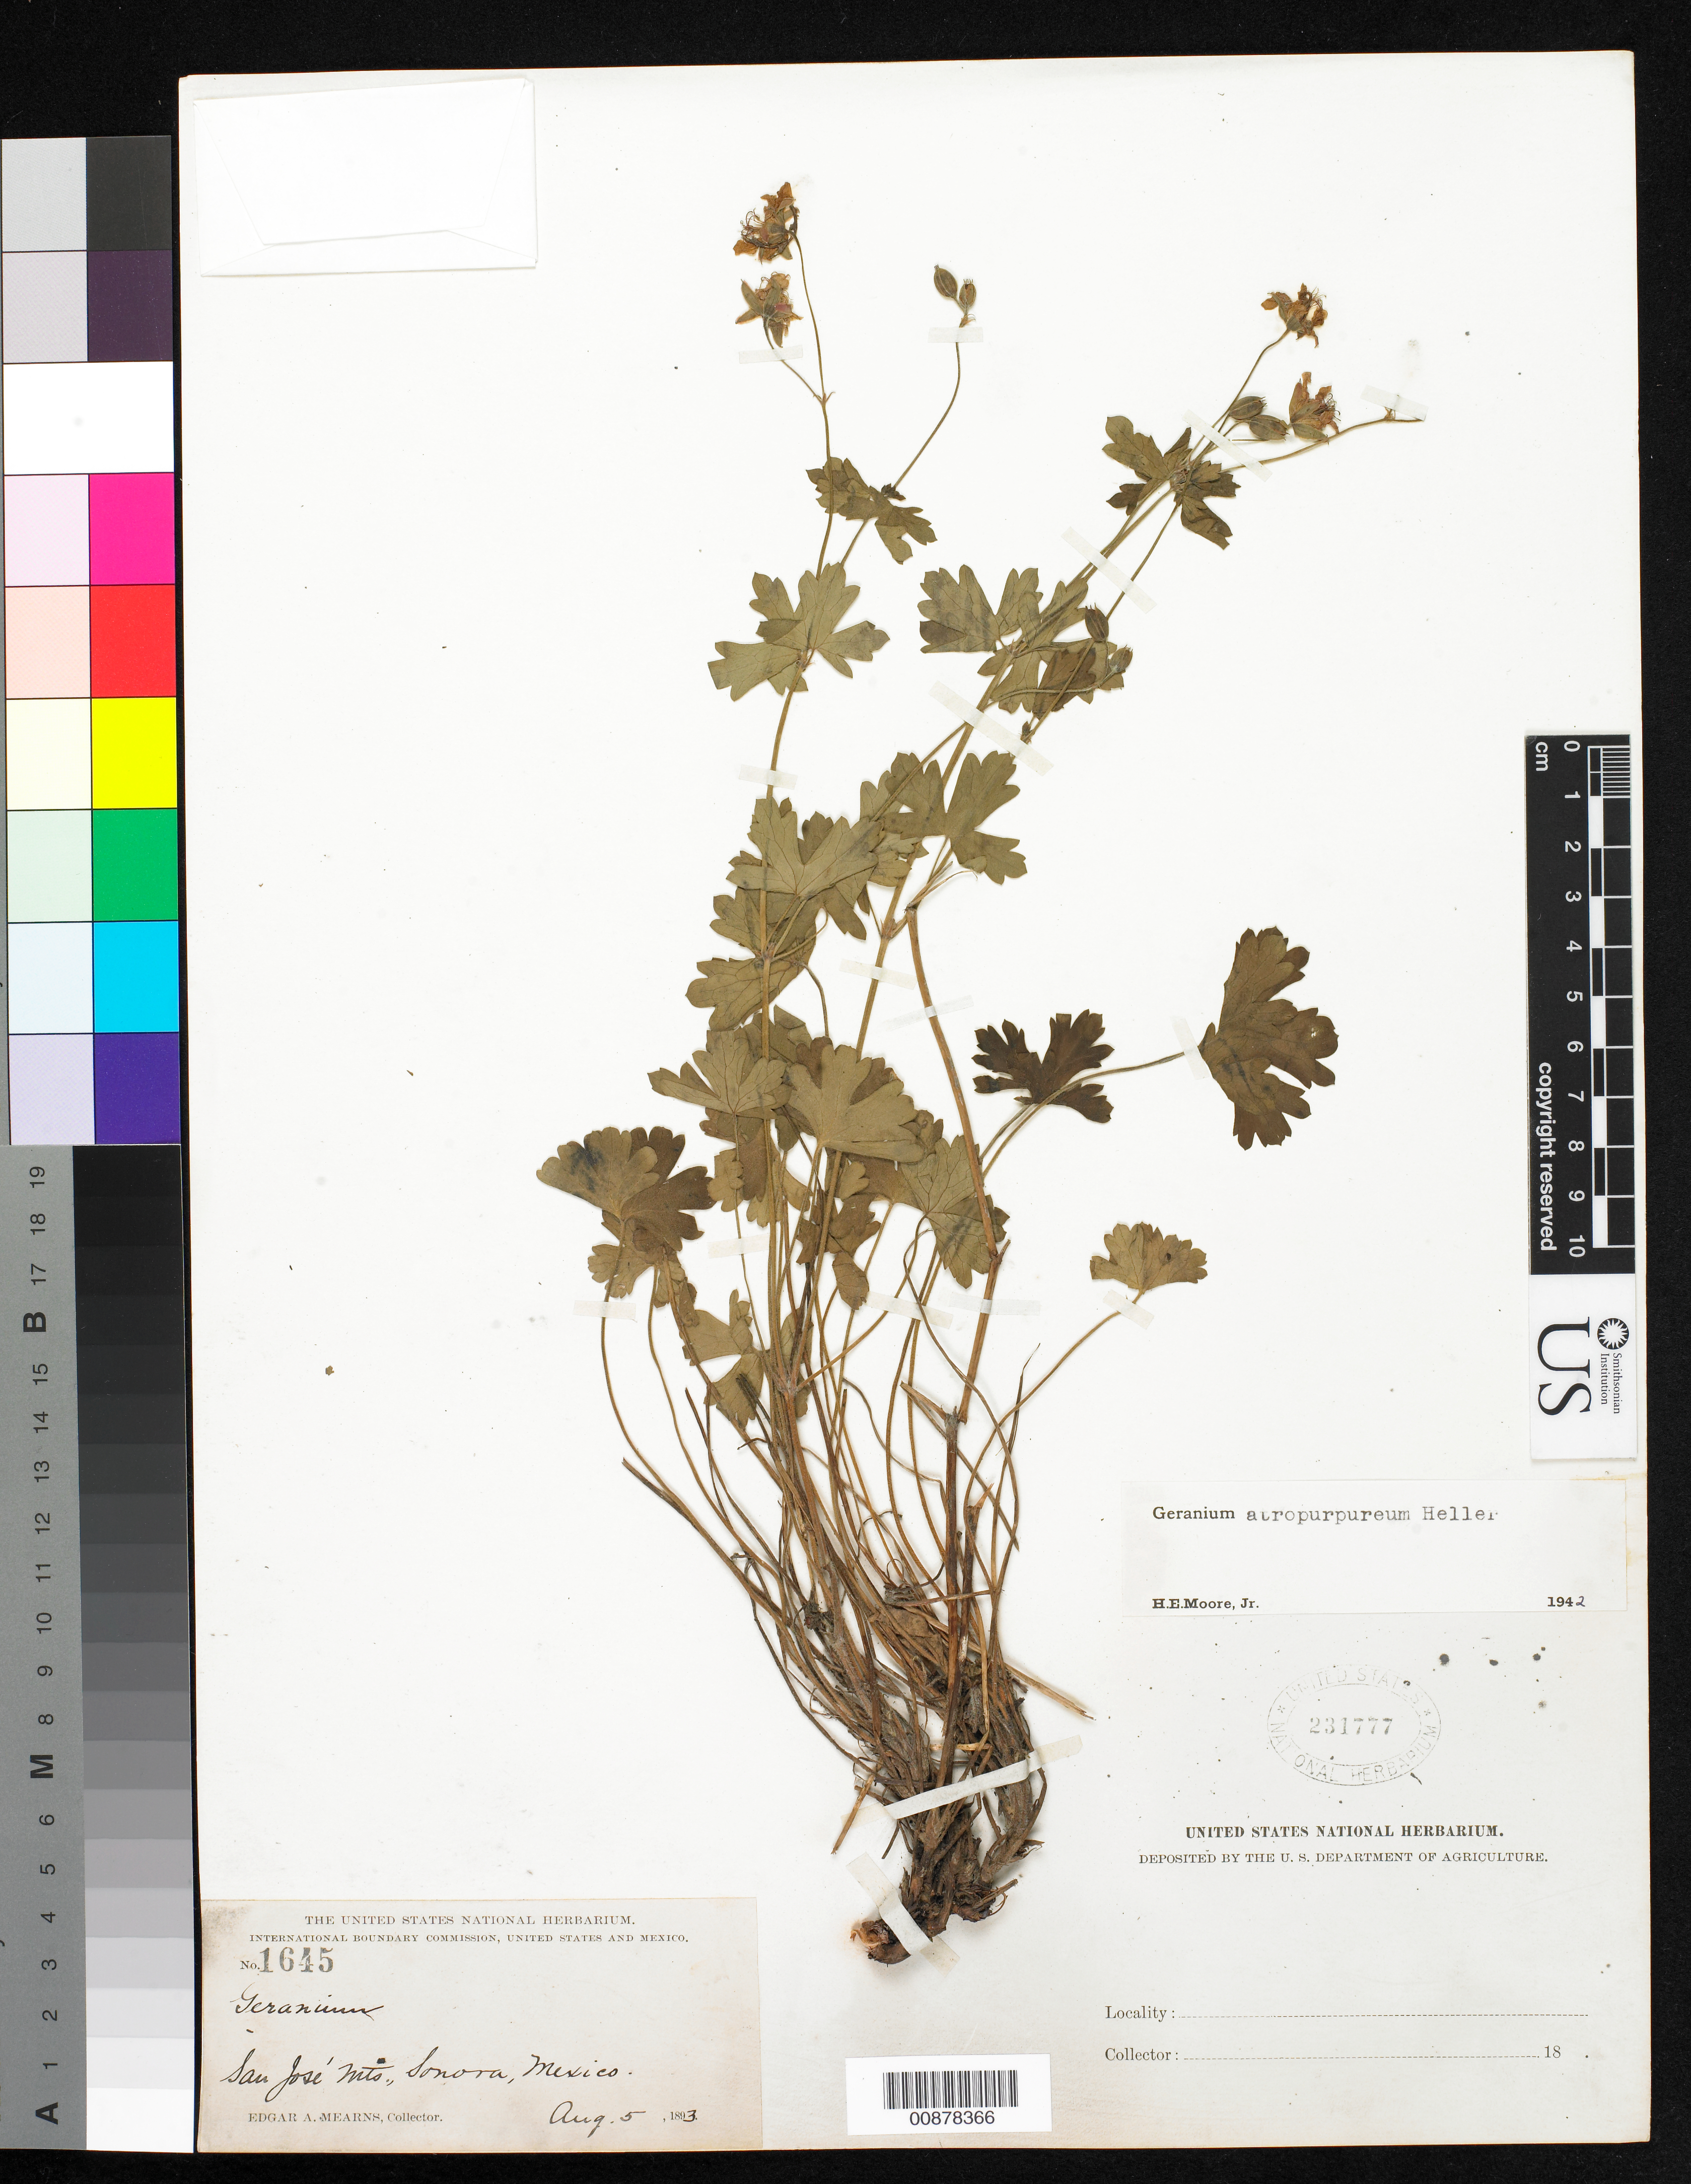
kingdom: Plantae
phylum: Tracheophyta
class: Magnoliopsida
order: Geraniales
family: Geraniaceae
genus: Geranium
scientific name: Geranium atropurpureum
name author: A. Heller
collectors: E. A. Mearns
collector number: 1645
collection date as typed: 05 Aug 1893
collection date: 1893-08-05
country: Mexico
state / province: Sonora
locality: San José Mts., Sonora.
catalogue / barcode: US 231777